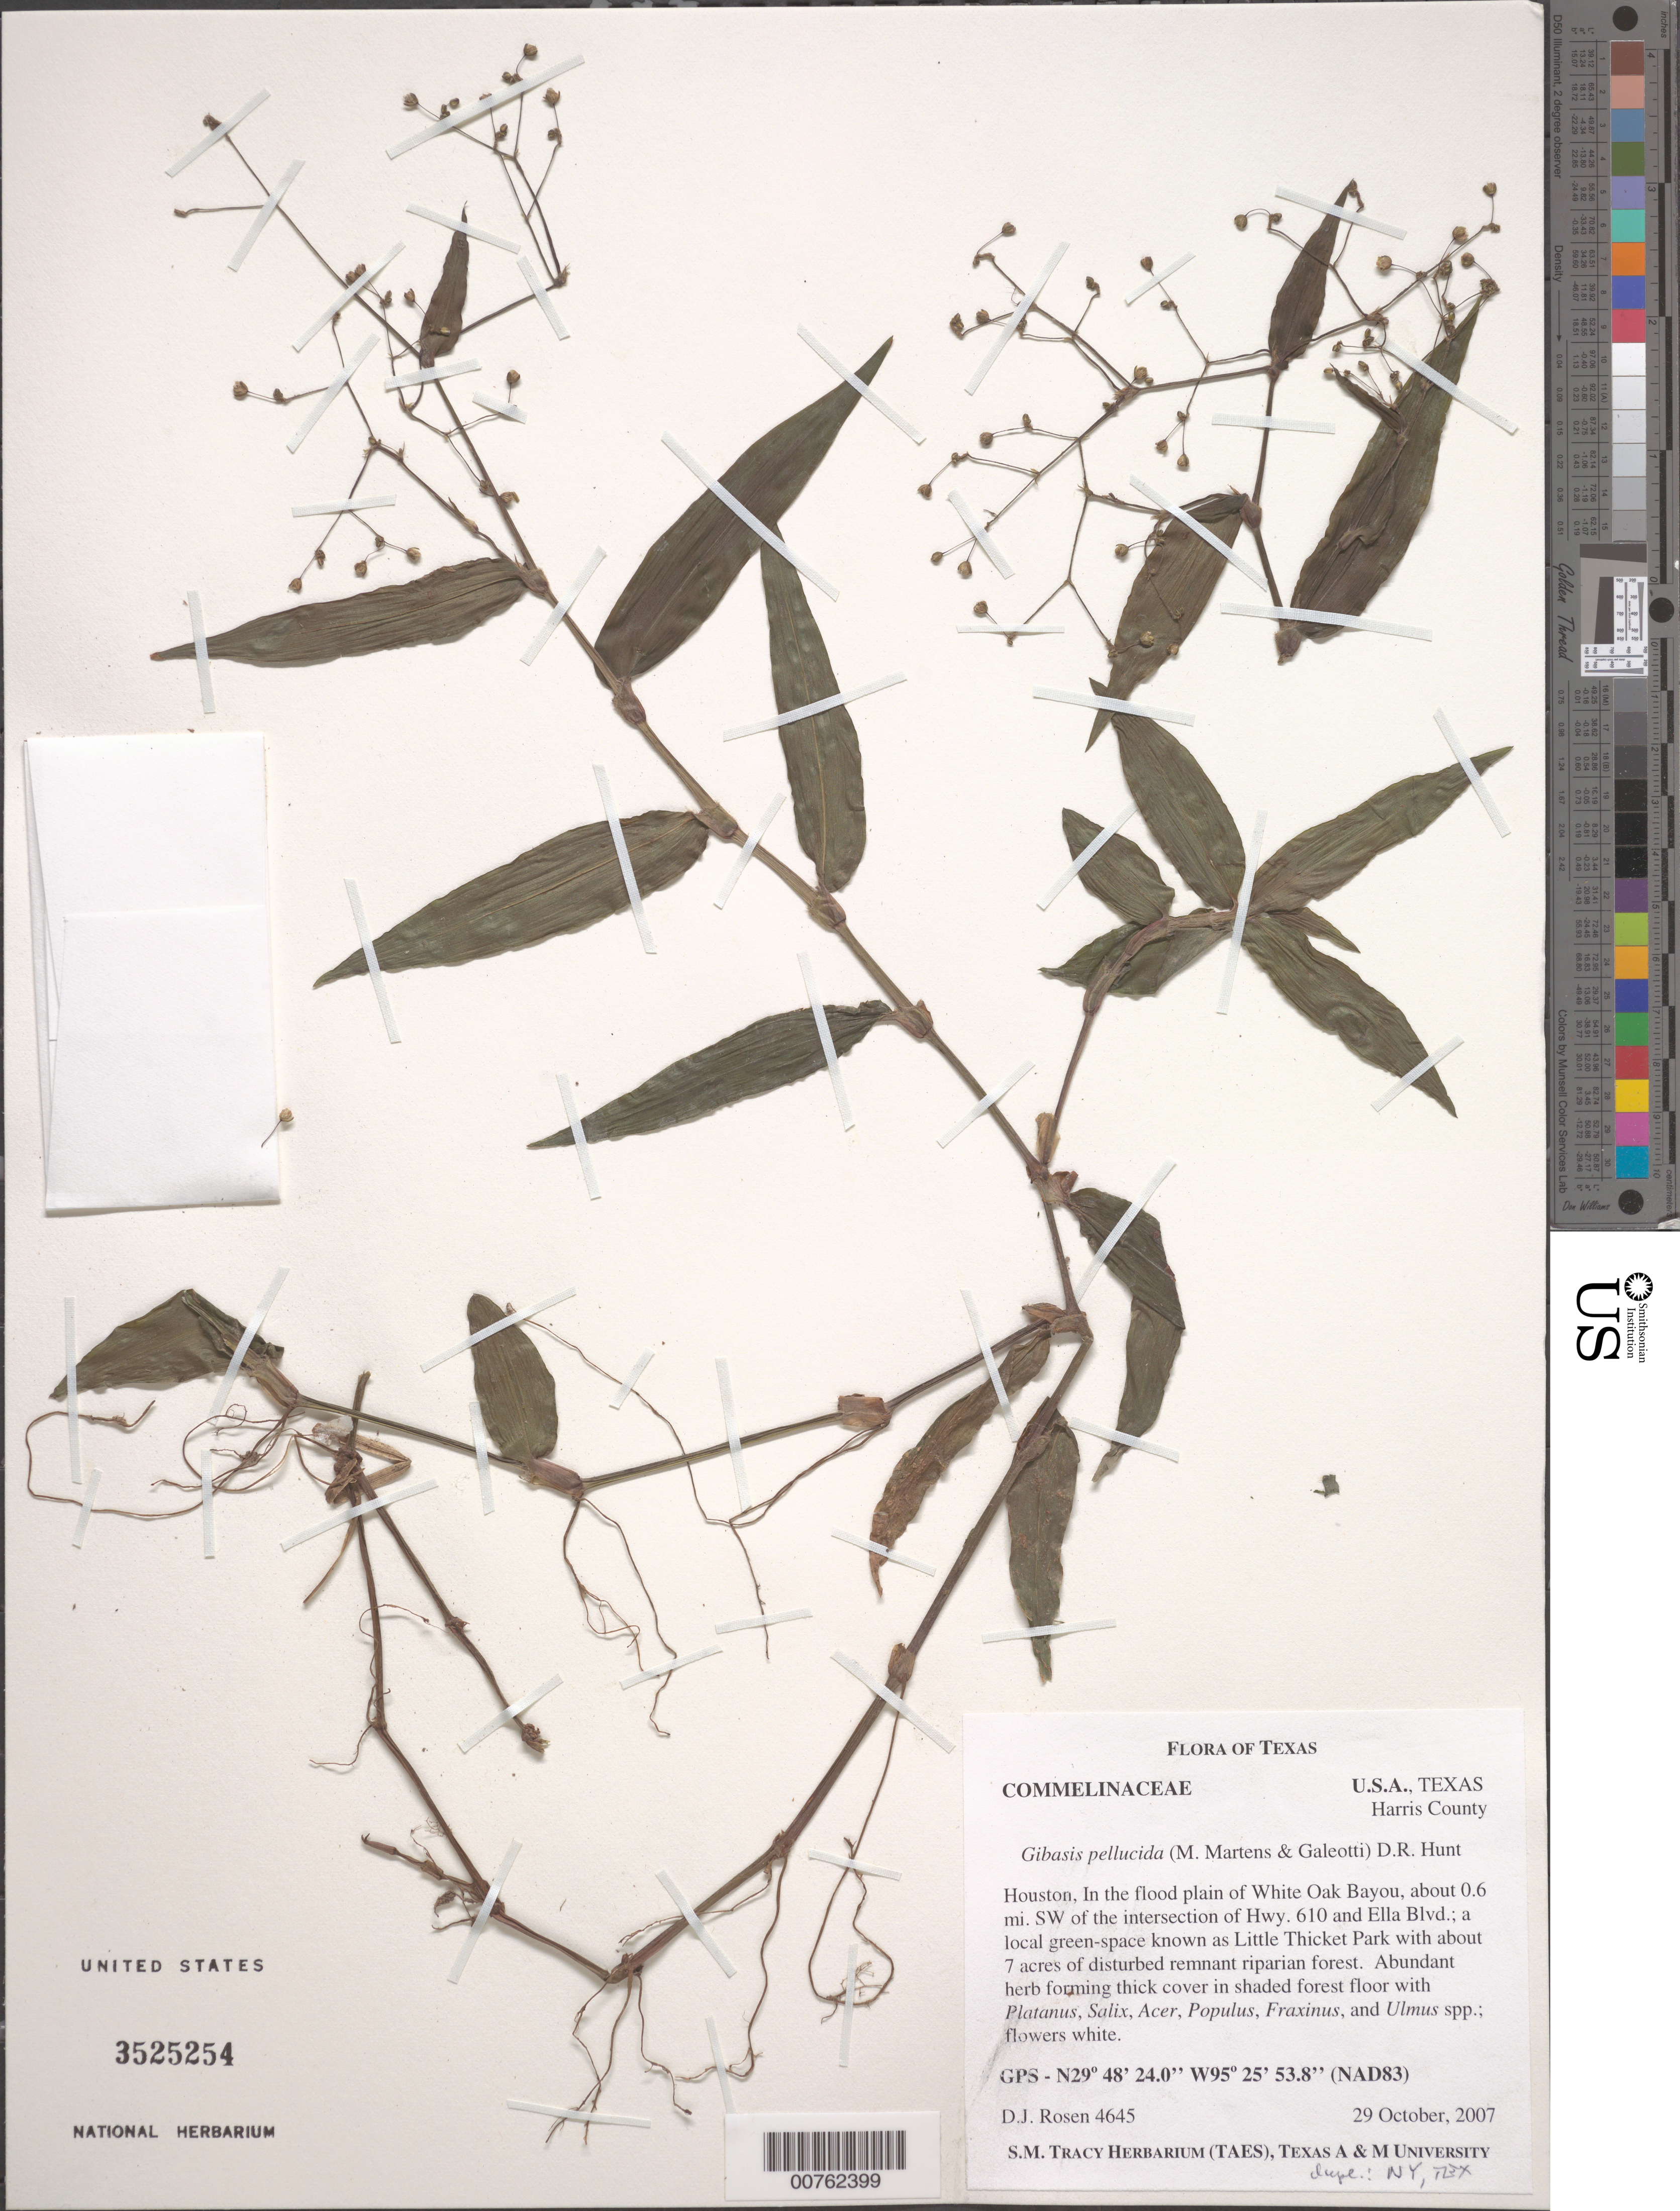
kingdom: Plantae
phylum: Tracheophyta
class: Liliopsida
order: Commelinales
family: Commelinaceae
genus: Gibasis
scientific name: Gibasis pellucida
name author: (M. Martens & Galeotti) D.R. Hunt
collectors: D. J. Rosen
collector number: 4645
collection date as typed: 29 Oct 2007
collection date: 2007-10-29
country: United States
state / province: Texas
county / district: Harris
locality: Little Thicket Park.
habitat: In the flood plain of White Oak Bayou, about 0.6 mi. SW of the intersection of Hwy. 610 and Ella Blvd.; a local green-space known as Little Thicket Park with about 7 acres of disturbed remnant riparian forest.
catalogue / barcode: US 3525254